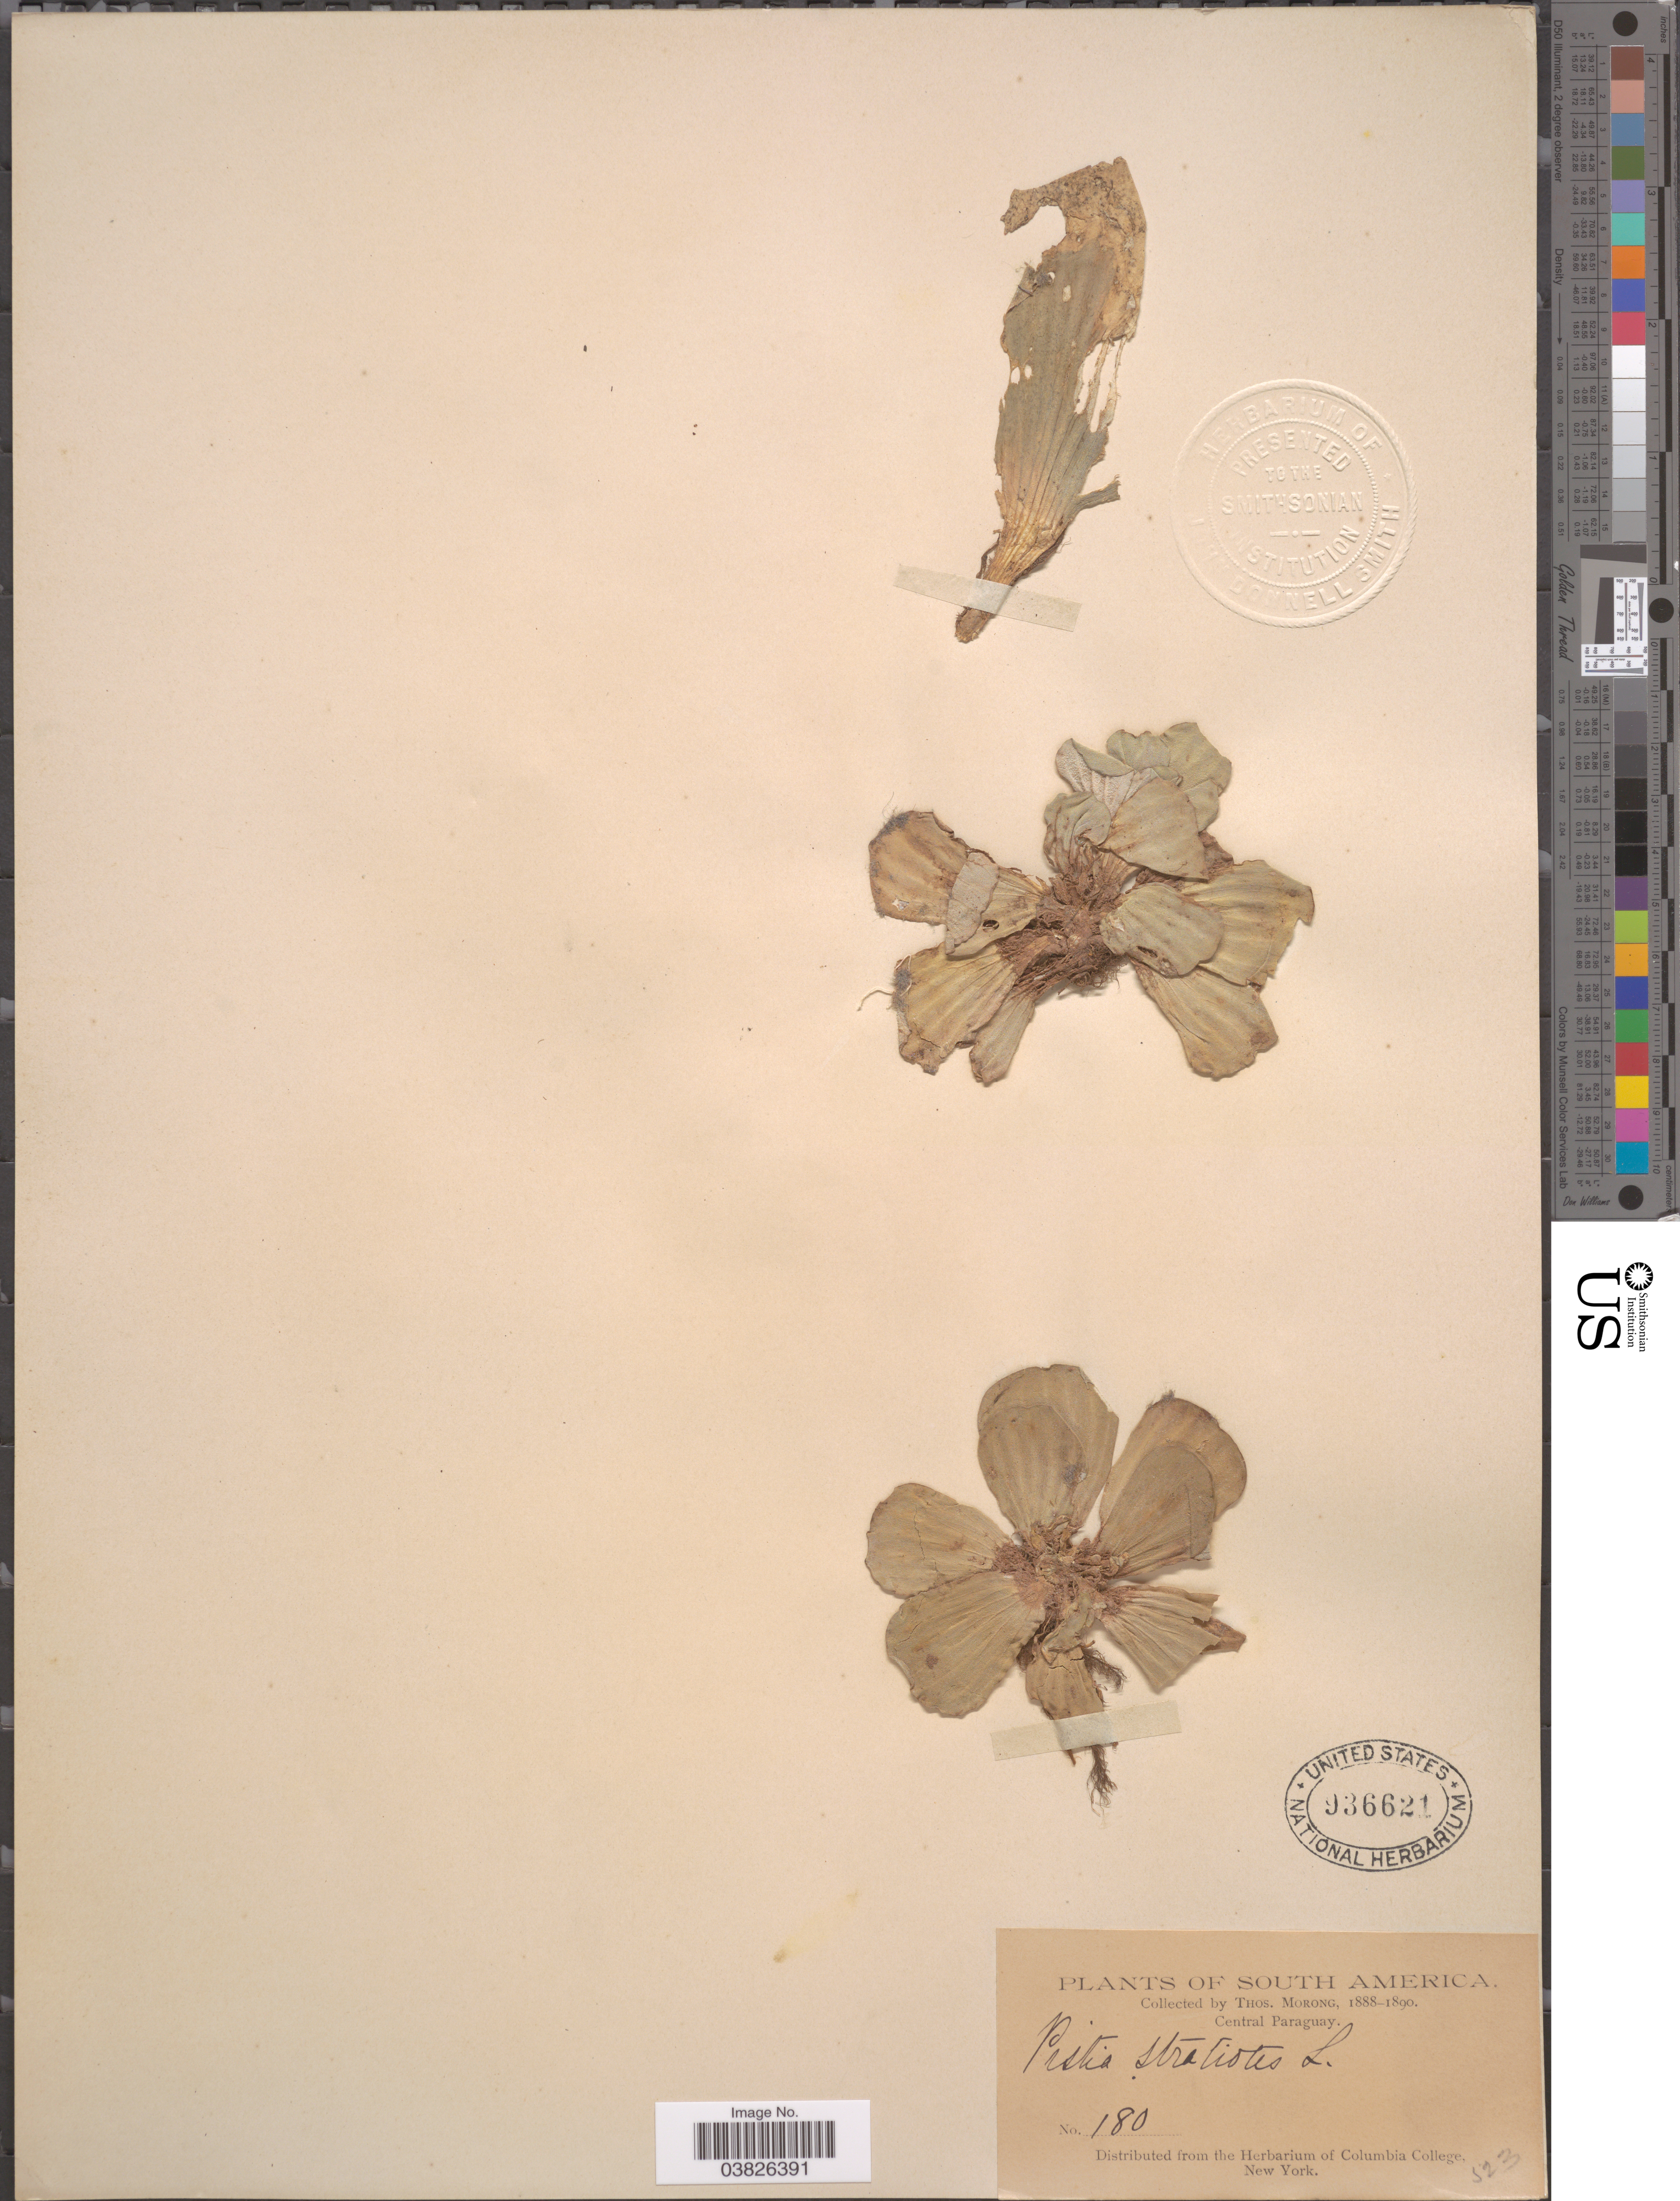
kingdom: Plantae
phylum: Tracheophyta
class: Liliopsida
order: Alismatales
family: Araceae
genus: Pistia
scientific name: Pistia stratiotes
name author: L.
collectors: ex herb. T. Morong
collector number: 180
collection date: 1888/1890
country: Paraguay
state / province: Central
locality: Central Paraguay.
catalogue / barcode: US 936621